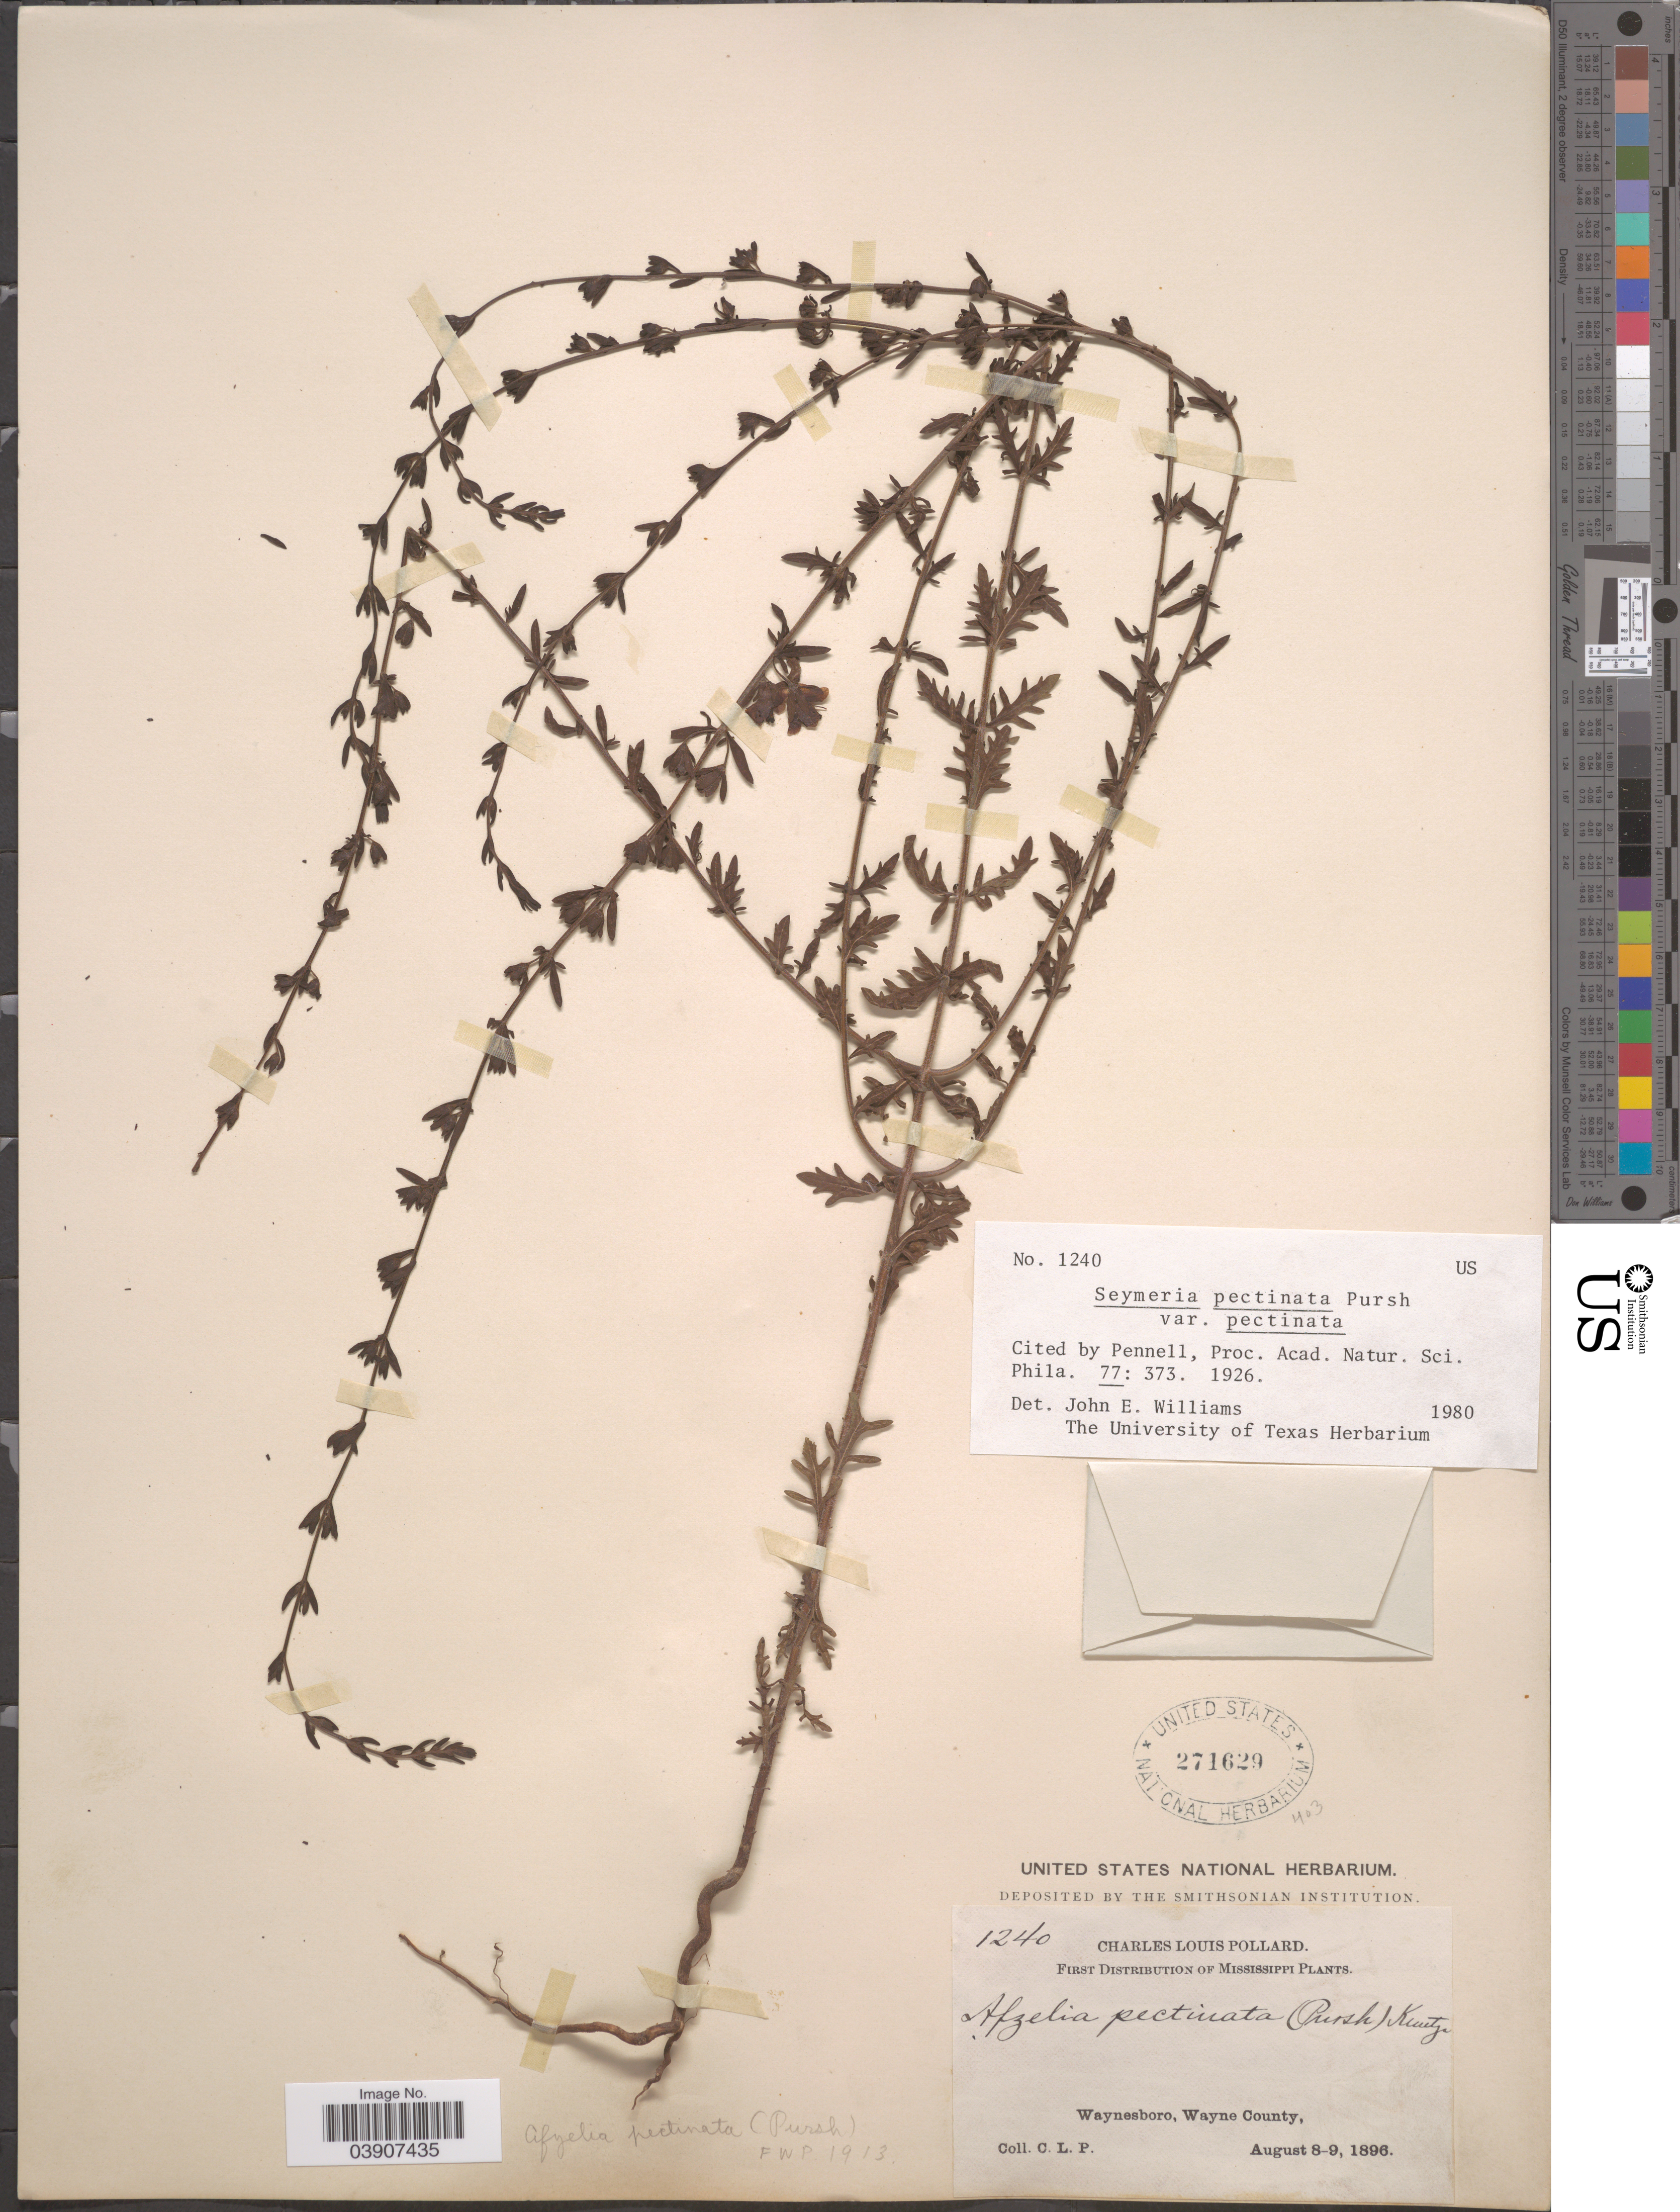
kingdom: Plantae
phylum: Tracheophyta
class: Magnoliopsida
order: Lamiales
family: Orobanchaceae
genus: Seymeria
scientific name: Seymeria pectinata var. pectinata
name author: Pursh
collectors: C. L. Pollard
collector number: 1240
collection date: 1896-08-08/1896-08-09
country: United States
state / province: Mississippi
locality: Waynesboro, Wayne County.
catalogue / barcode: US 271629